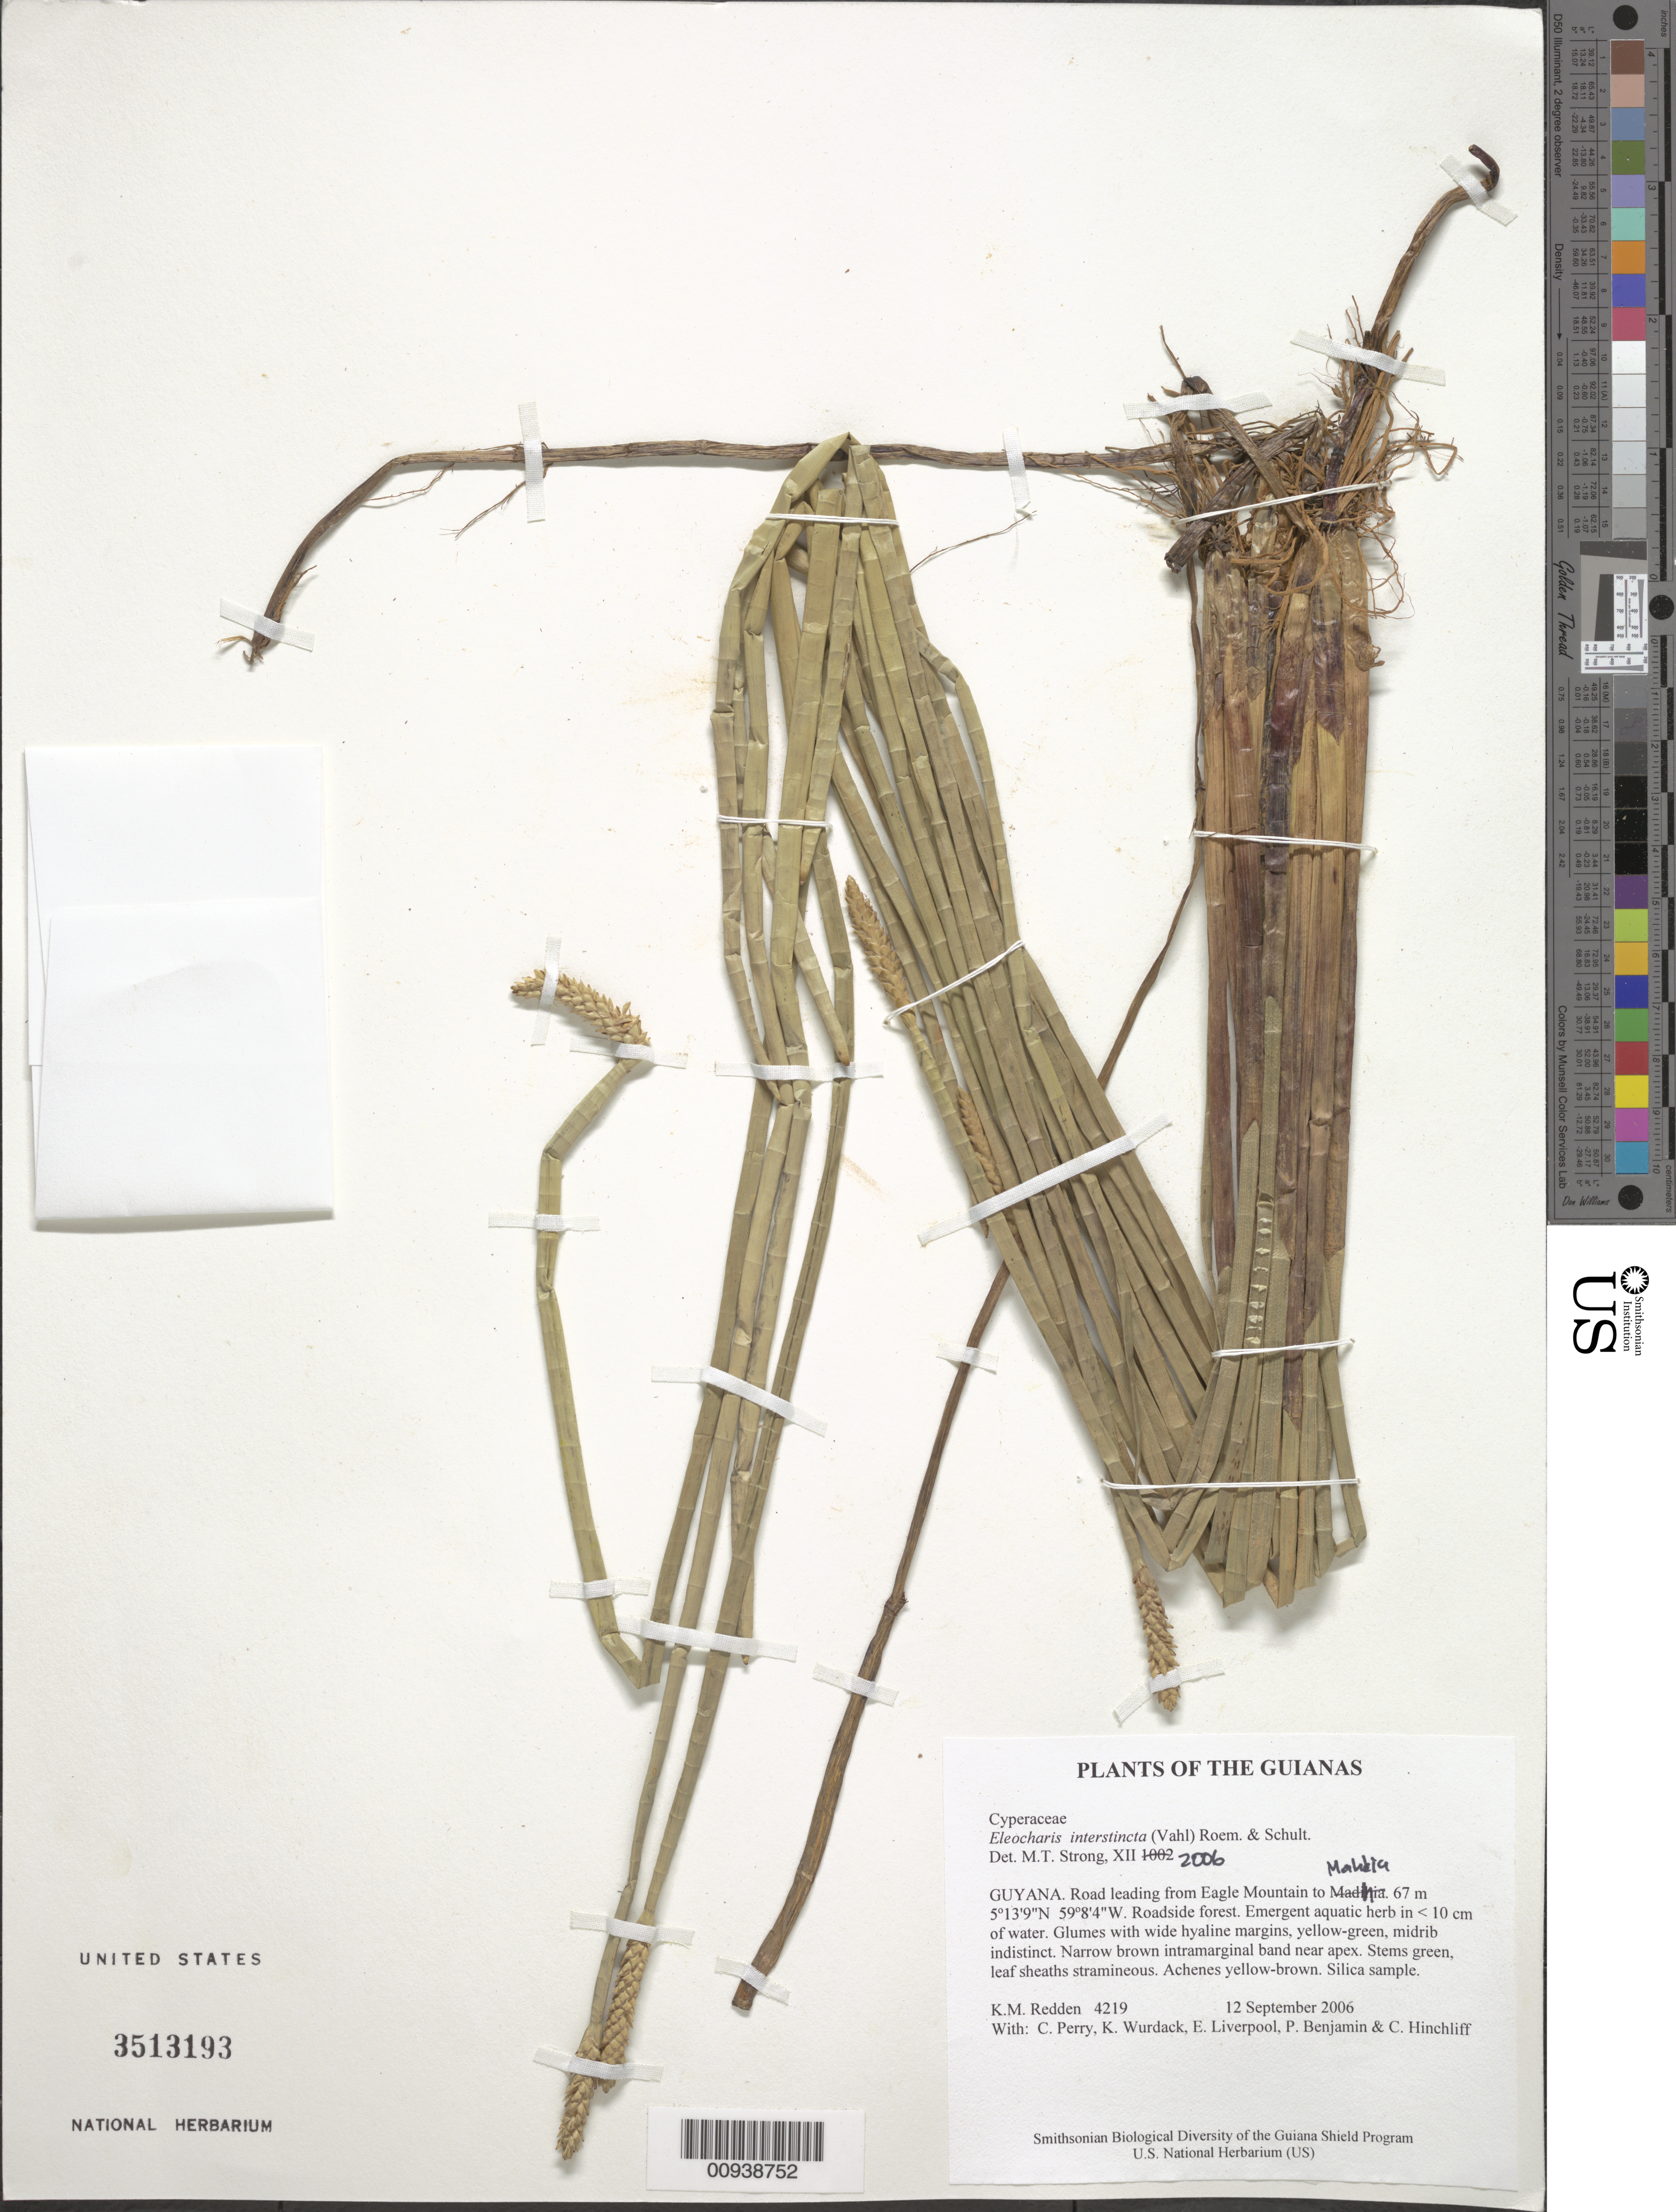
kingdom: Plantae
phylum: Tracheophyta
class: Liliopsida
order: Poales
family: Cyperaceae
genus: Eleocharis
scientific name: Eleocharis interstincta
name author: (Vahl) Roem. & Schult.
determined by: Strong, M. T., (US), Smithsonian Institution - National Museum of Natural History (UNITED STATES)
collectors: K. M. Redden, C. Perry, K. Wurdack, E. Liverpool, P. Benjamin & C. E. Hinchliff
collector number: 4219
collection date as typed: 12 September 2006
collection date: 2006-09-12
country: Guyana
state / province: Potaro-Siparuni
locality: Road leading from Eagle Mountain to Madihia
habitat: Roadside forest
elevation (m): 67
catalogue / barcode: US 3513193